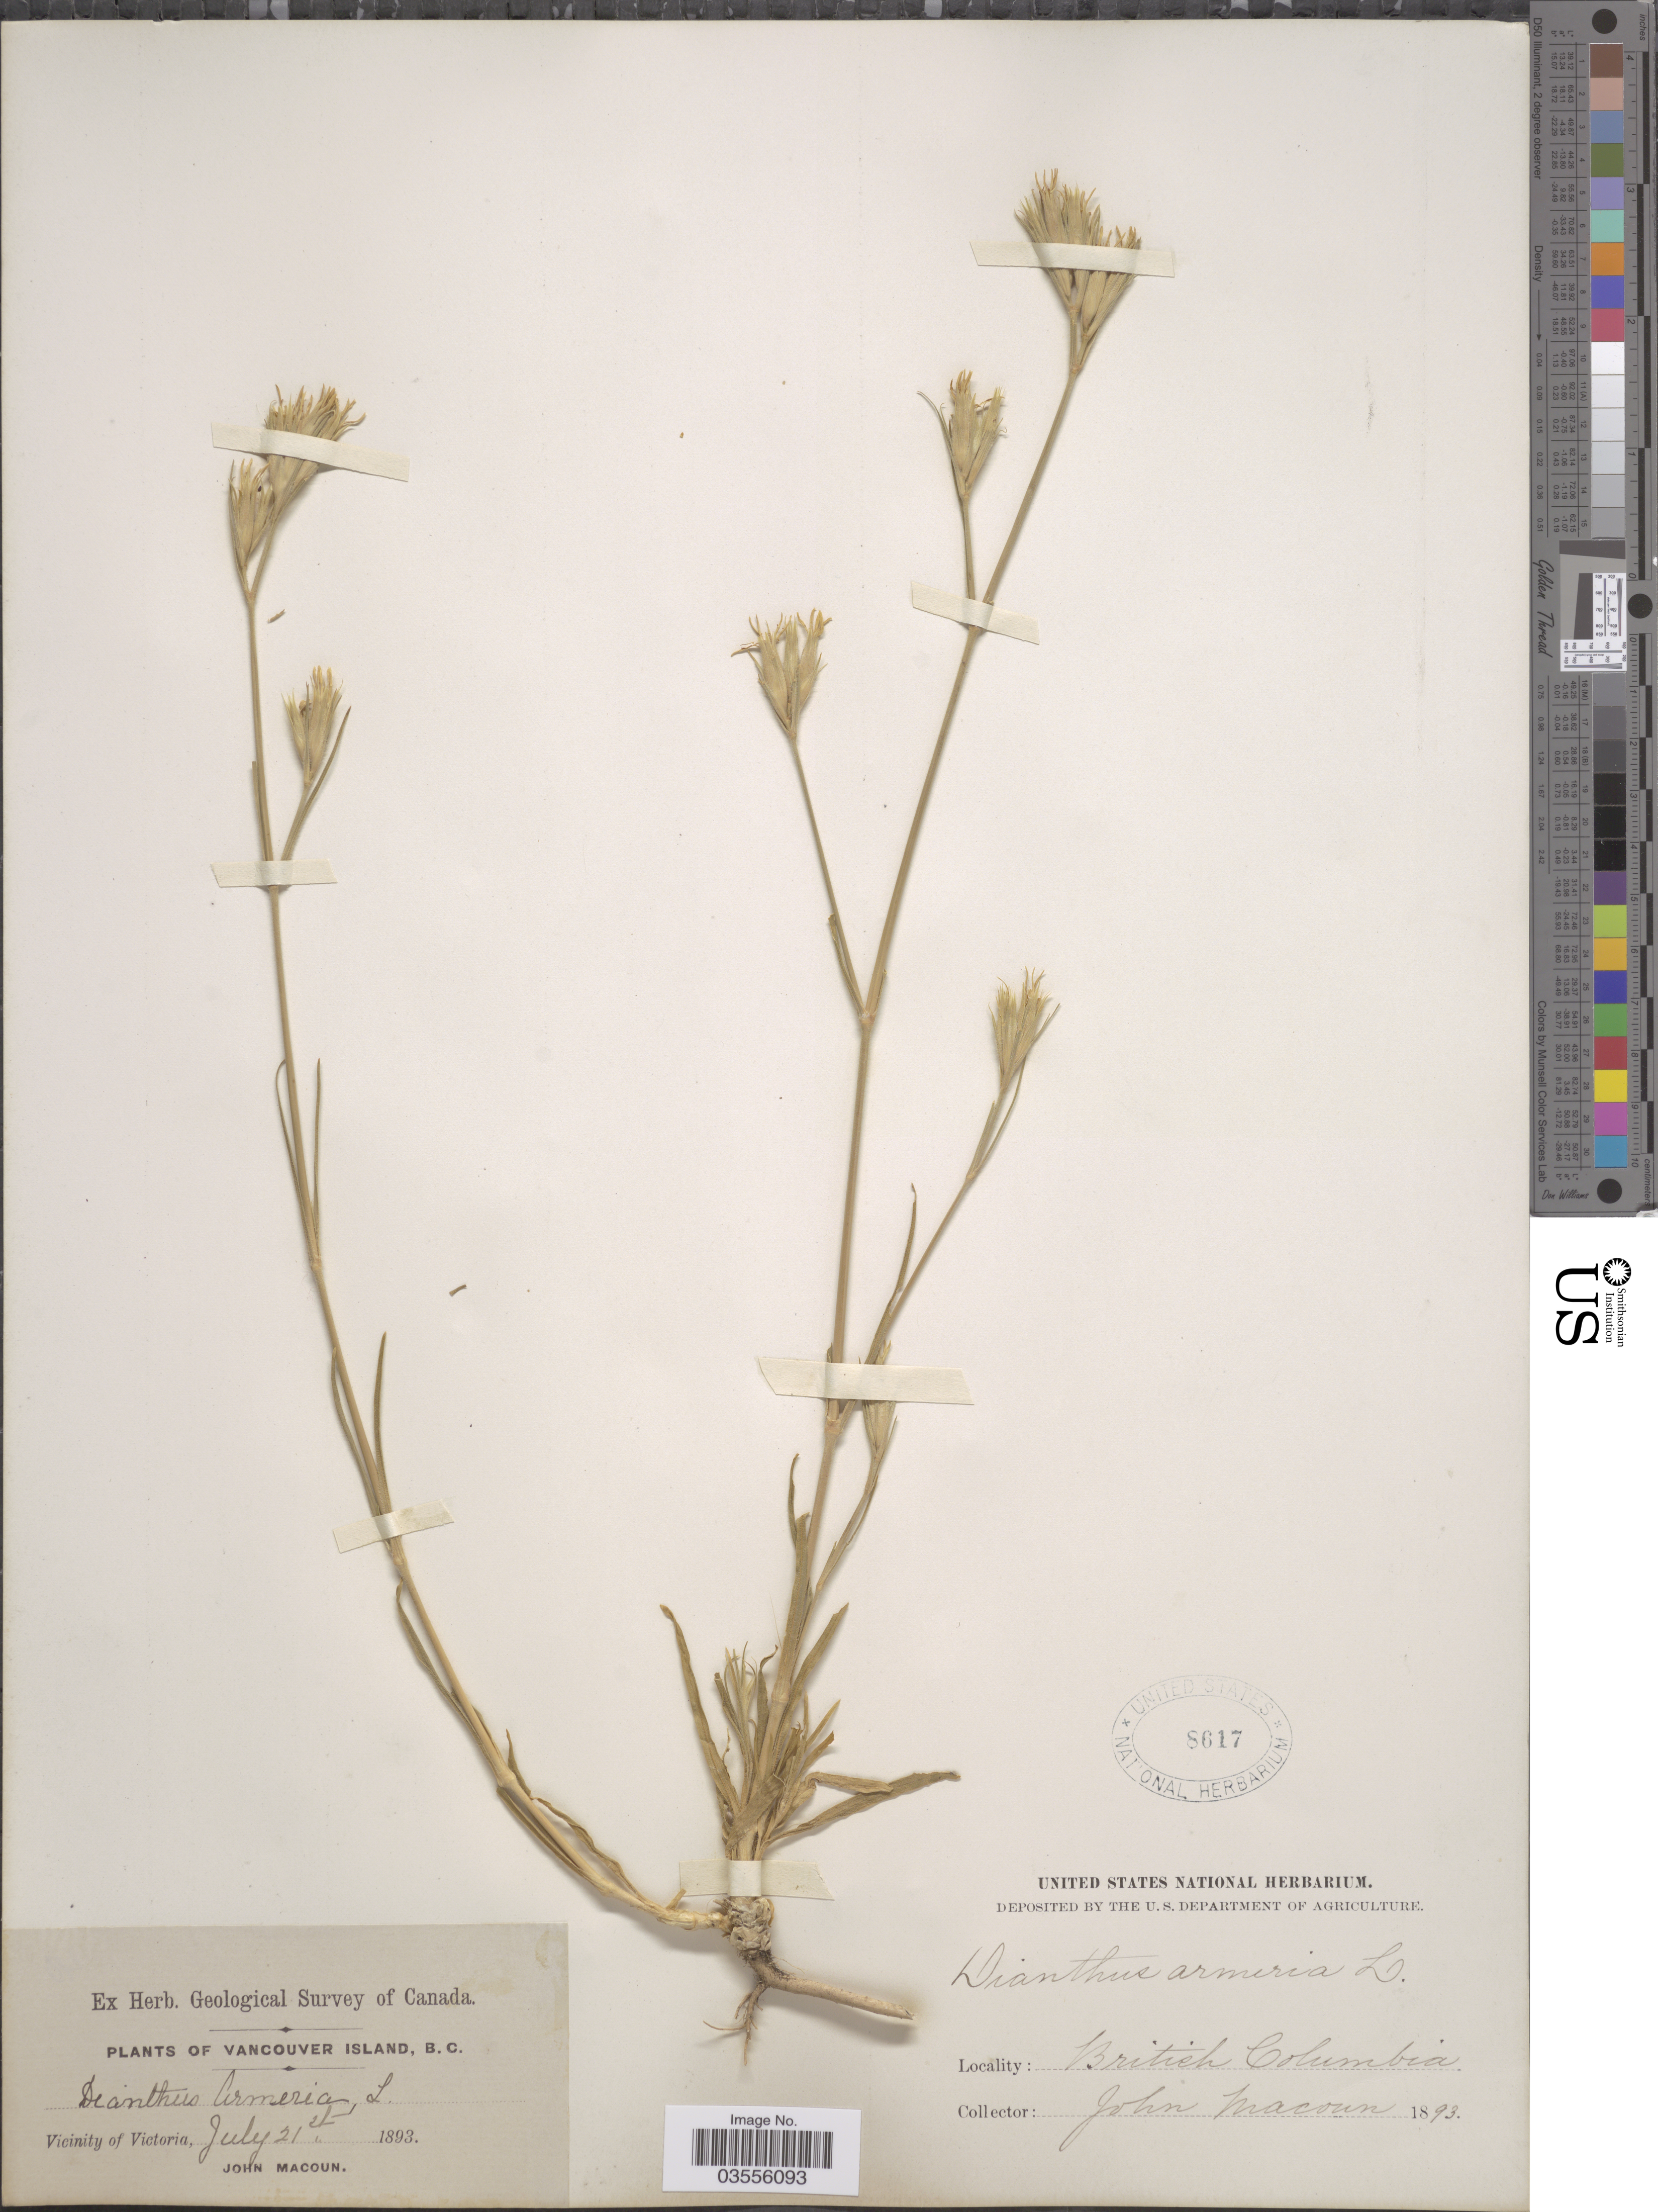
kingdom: Plantae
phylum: Tracheophyta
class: Magnoliopsida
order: Caryophyllales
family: Caryophyllaceae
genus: Dianthus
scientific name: Dianthus armeria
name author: L.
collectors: J. Macoun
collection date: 1893-07-21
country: Canada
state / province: British Columbia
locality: Vancouver Island. Vicinity of Victoria.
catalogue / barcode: US 8617